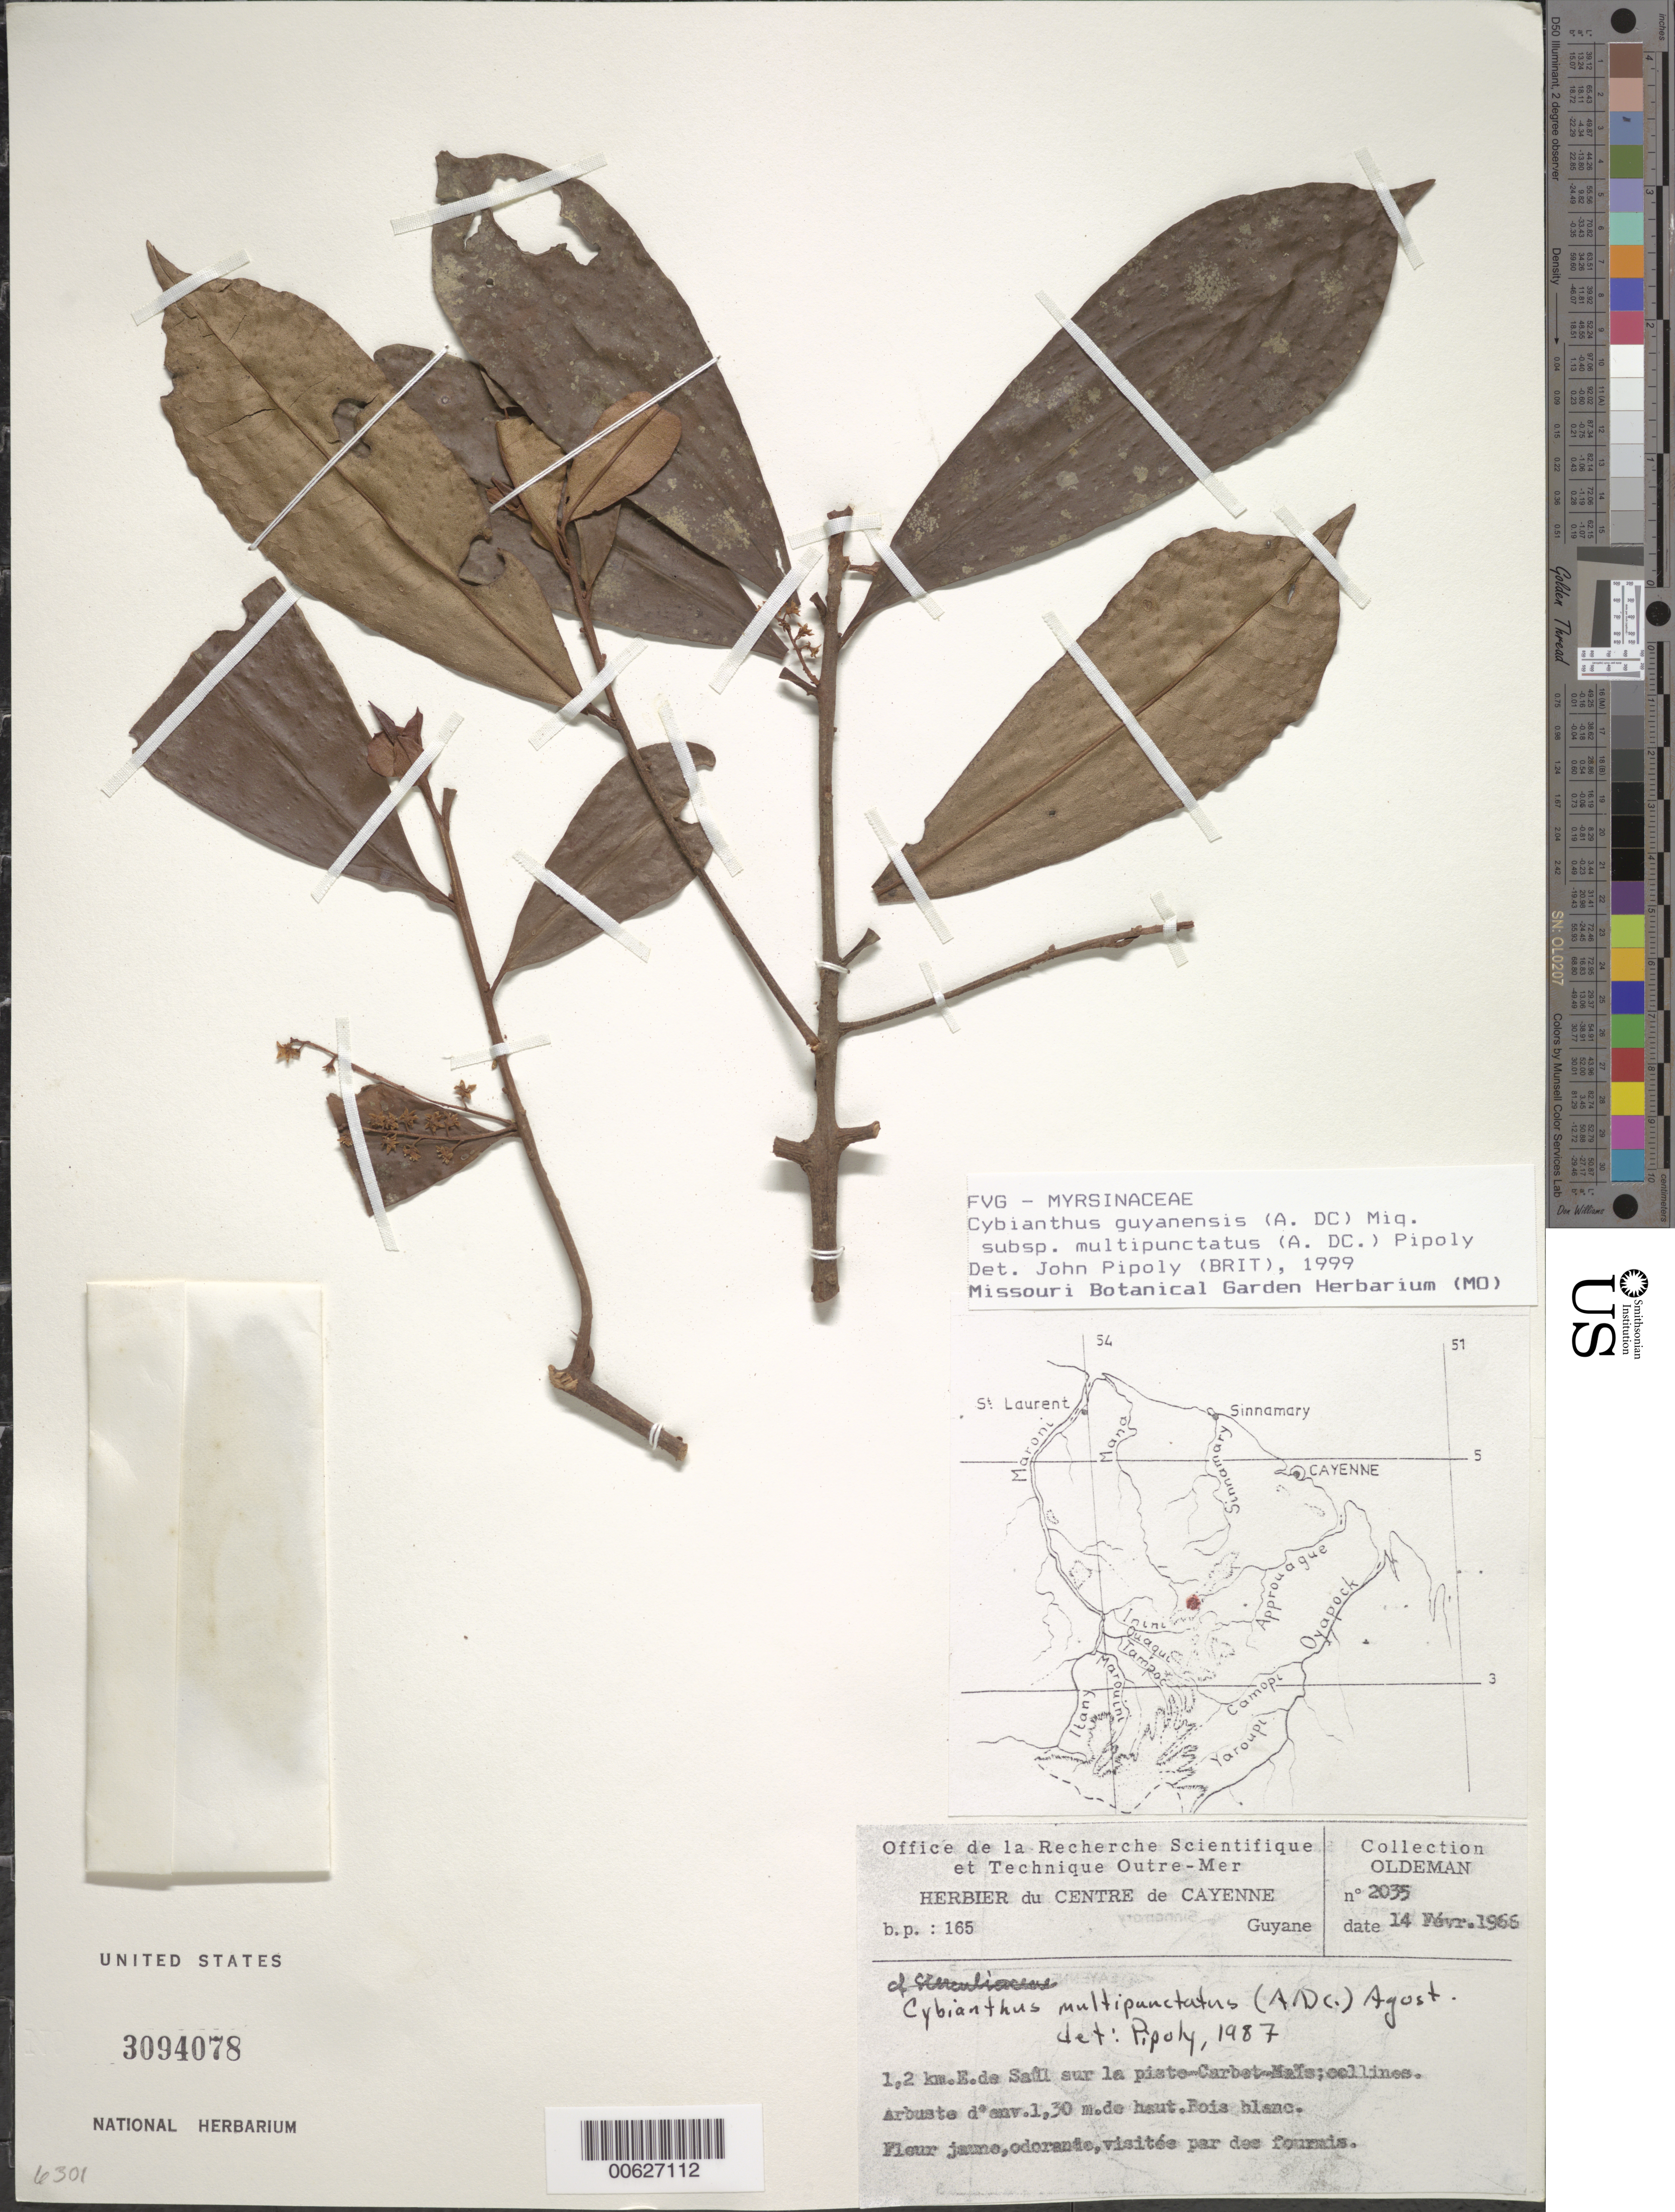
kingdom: Plantae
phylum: Tracheophyta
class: Magnoliopsida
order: Ericales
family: Primulaceae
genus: Cybianthus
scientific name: Cybianthus guyanensis subsp. multipunctatus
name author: (A. DC.) Pipoly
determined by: Pipoly, J. J., III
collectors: R. Oldeman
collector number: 2035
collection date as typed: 14-Feb-66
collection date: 1966-02-14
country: French Guiana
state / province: Saint-Laurent-du-Maroni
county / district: Saül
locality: Saül, 1.2 km E of, sur la piste-Carbet-Maïs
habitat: Collines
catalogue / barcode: US 3094078